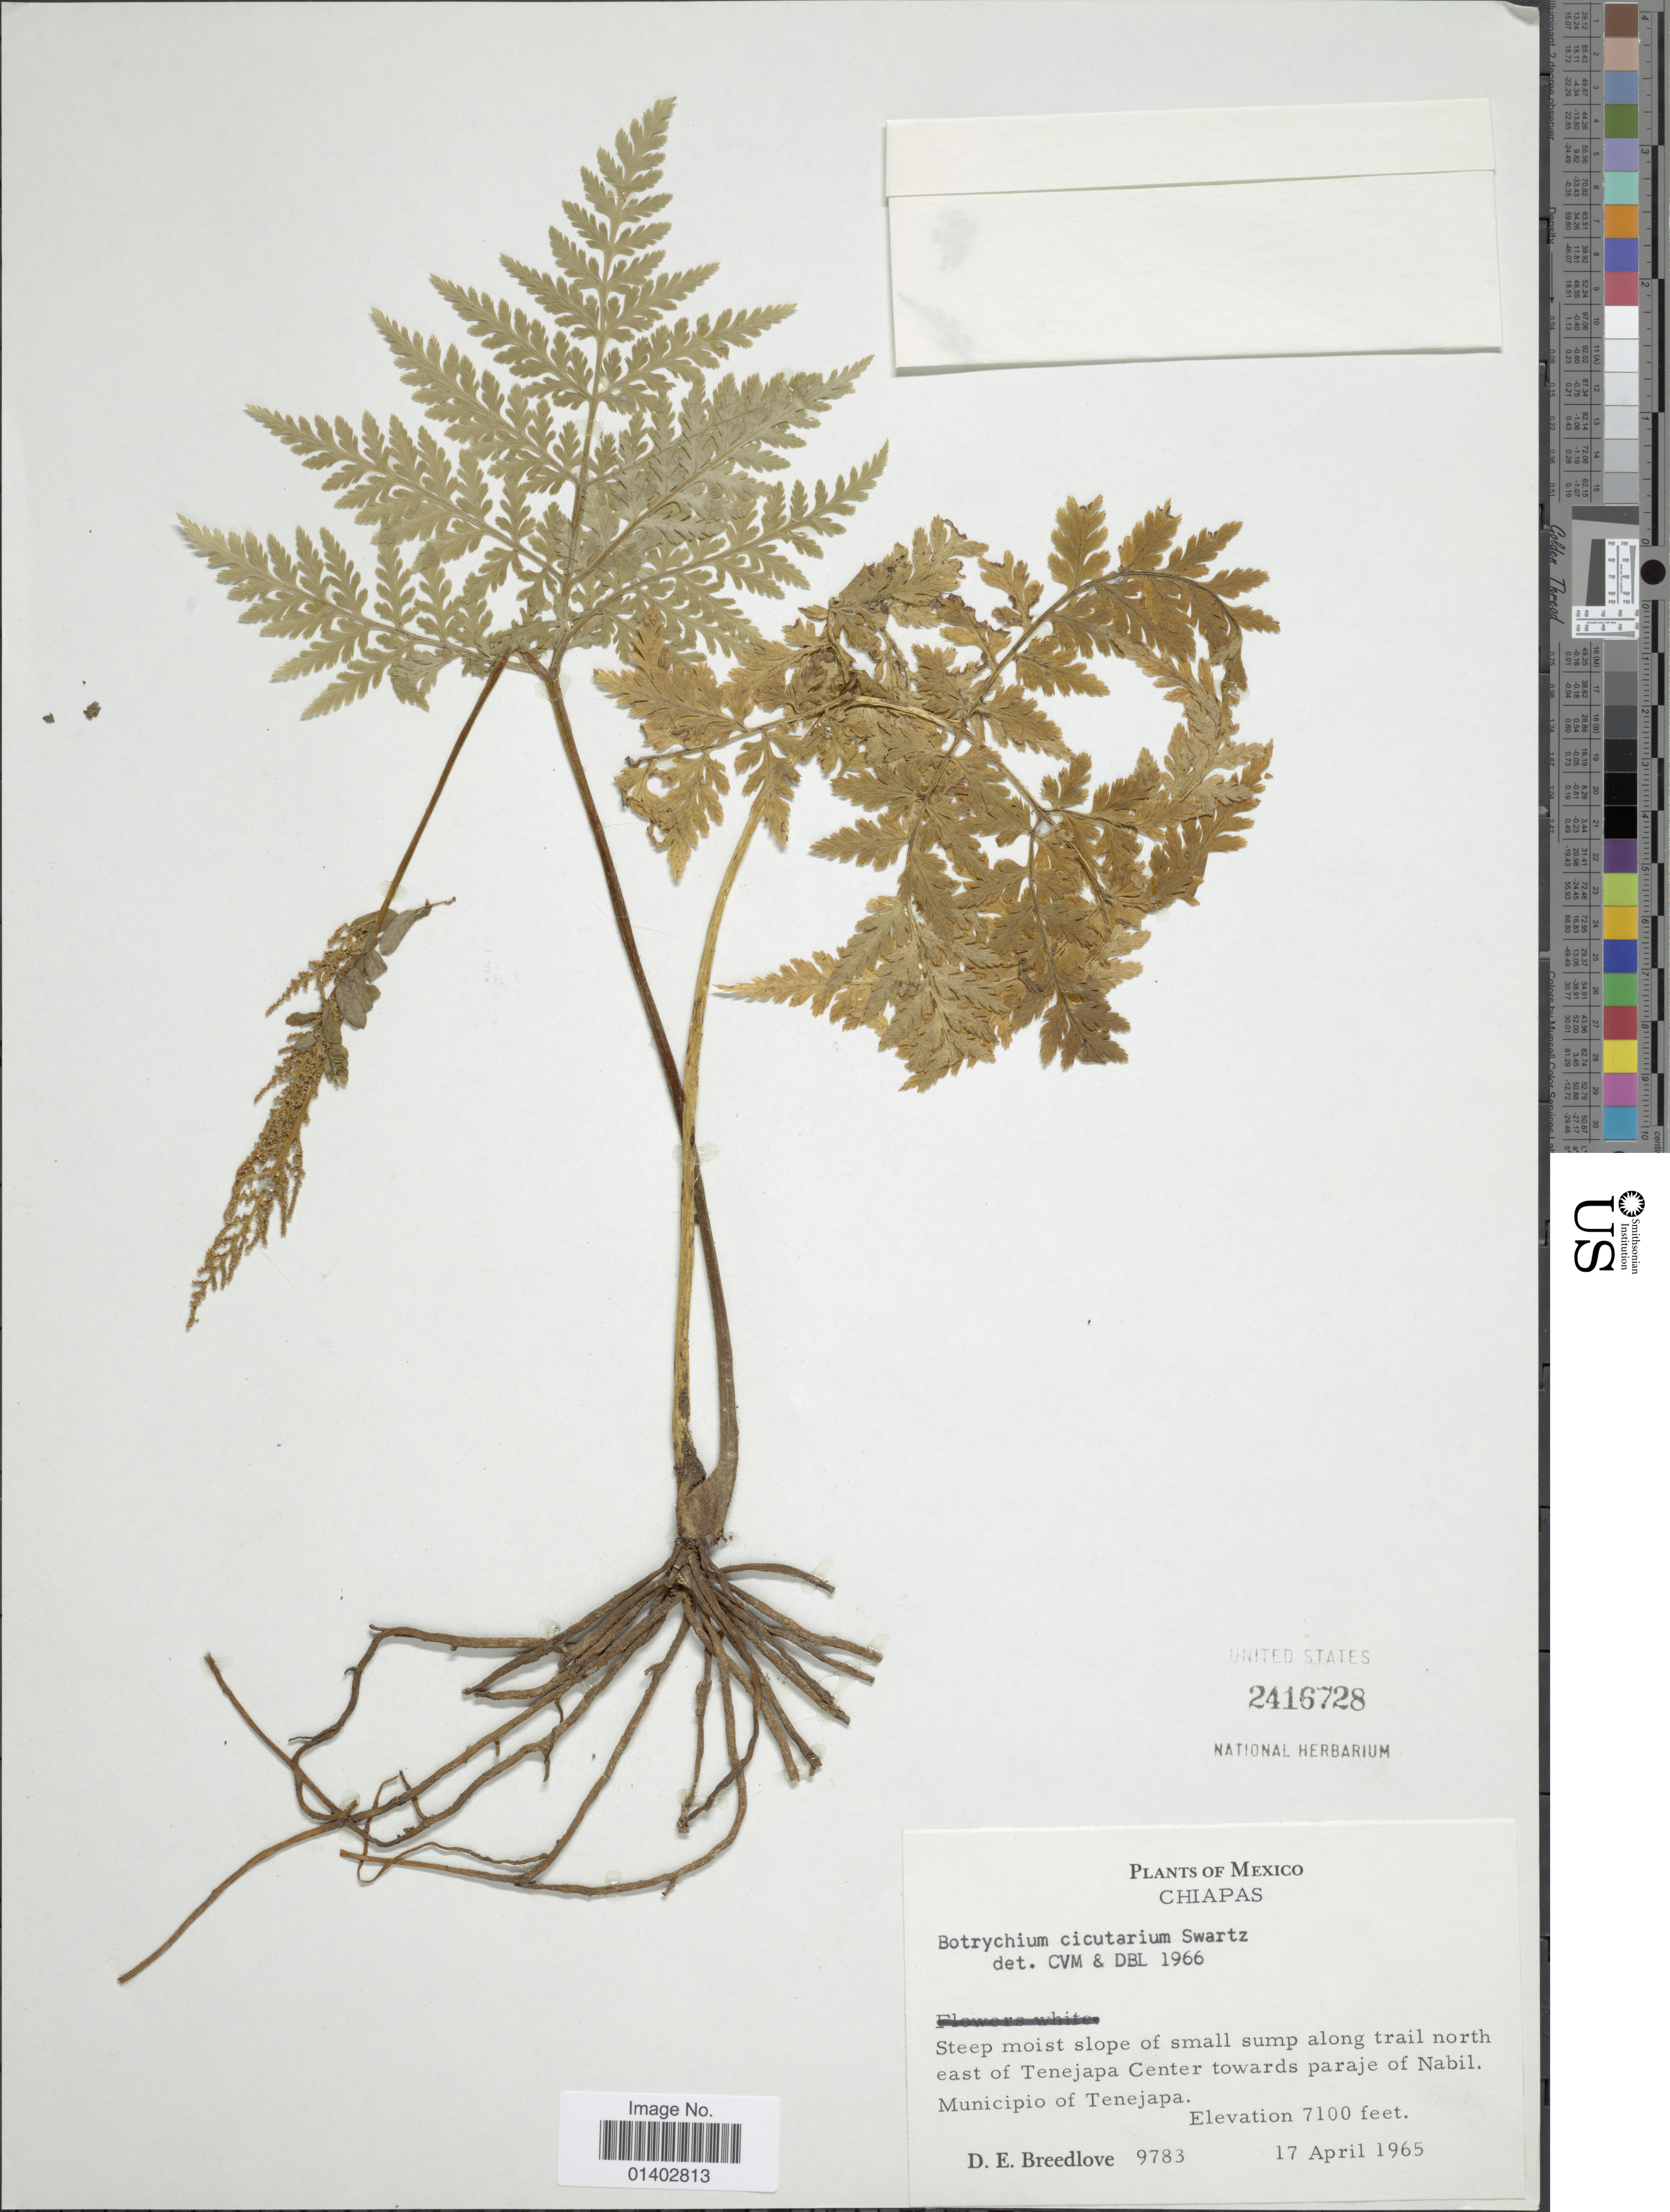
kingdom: Plantae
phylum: Tracheophyta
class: Polypodiopsida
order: Ophioglossales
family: Ophioglossaceae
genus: Botrychium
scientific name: Botrychium virginianum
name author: (L.) Sw.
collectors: D. E. Breedlove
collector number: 9783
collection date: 1965-04-17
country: Mexico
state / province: Chiapas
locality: Steep moist slope of small sump along trail north east of Tenejapa Center towards paraje of Nabil, Municipio of Tenejapa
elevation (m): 2164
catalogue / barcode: US 2416728